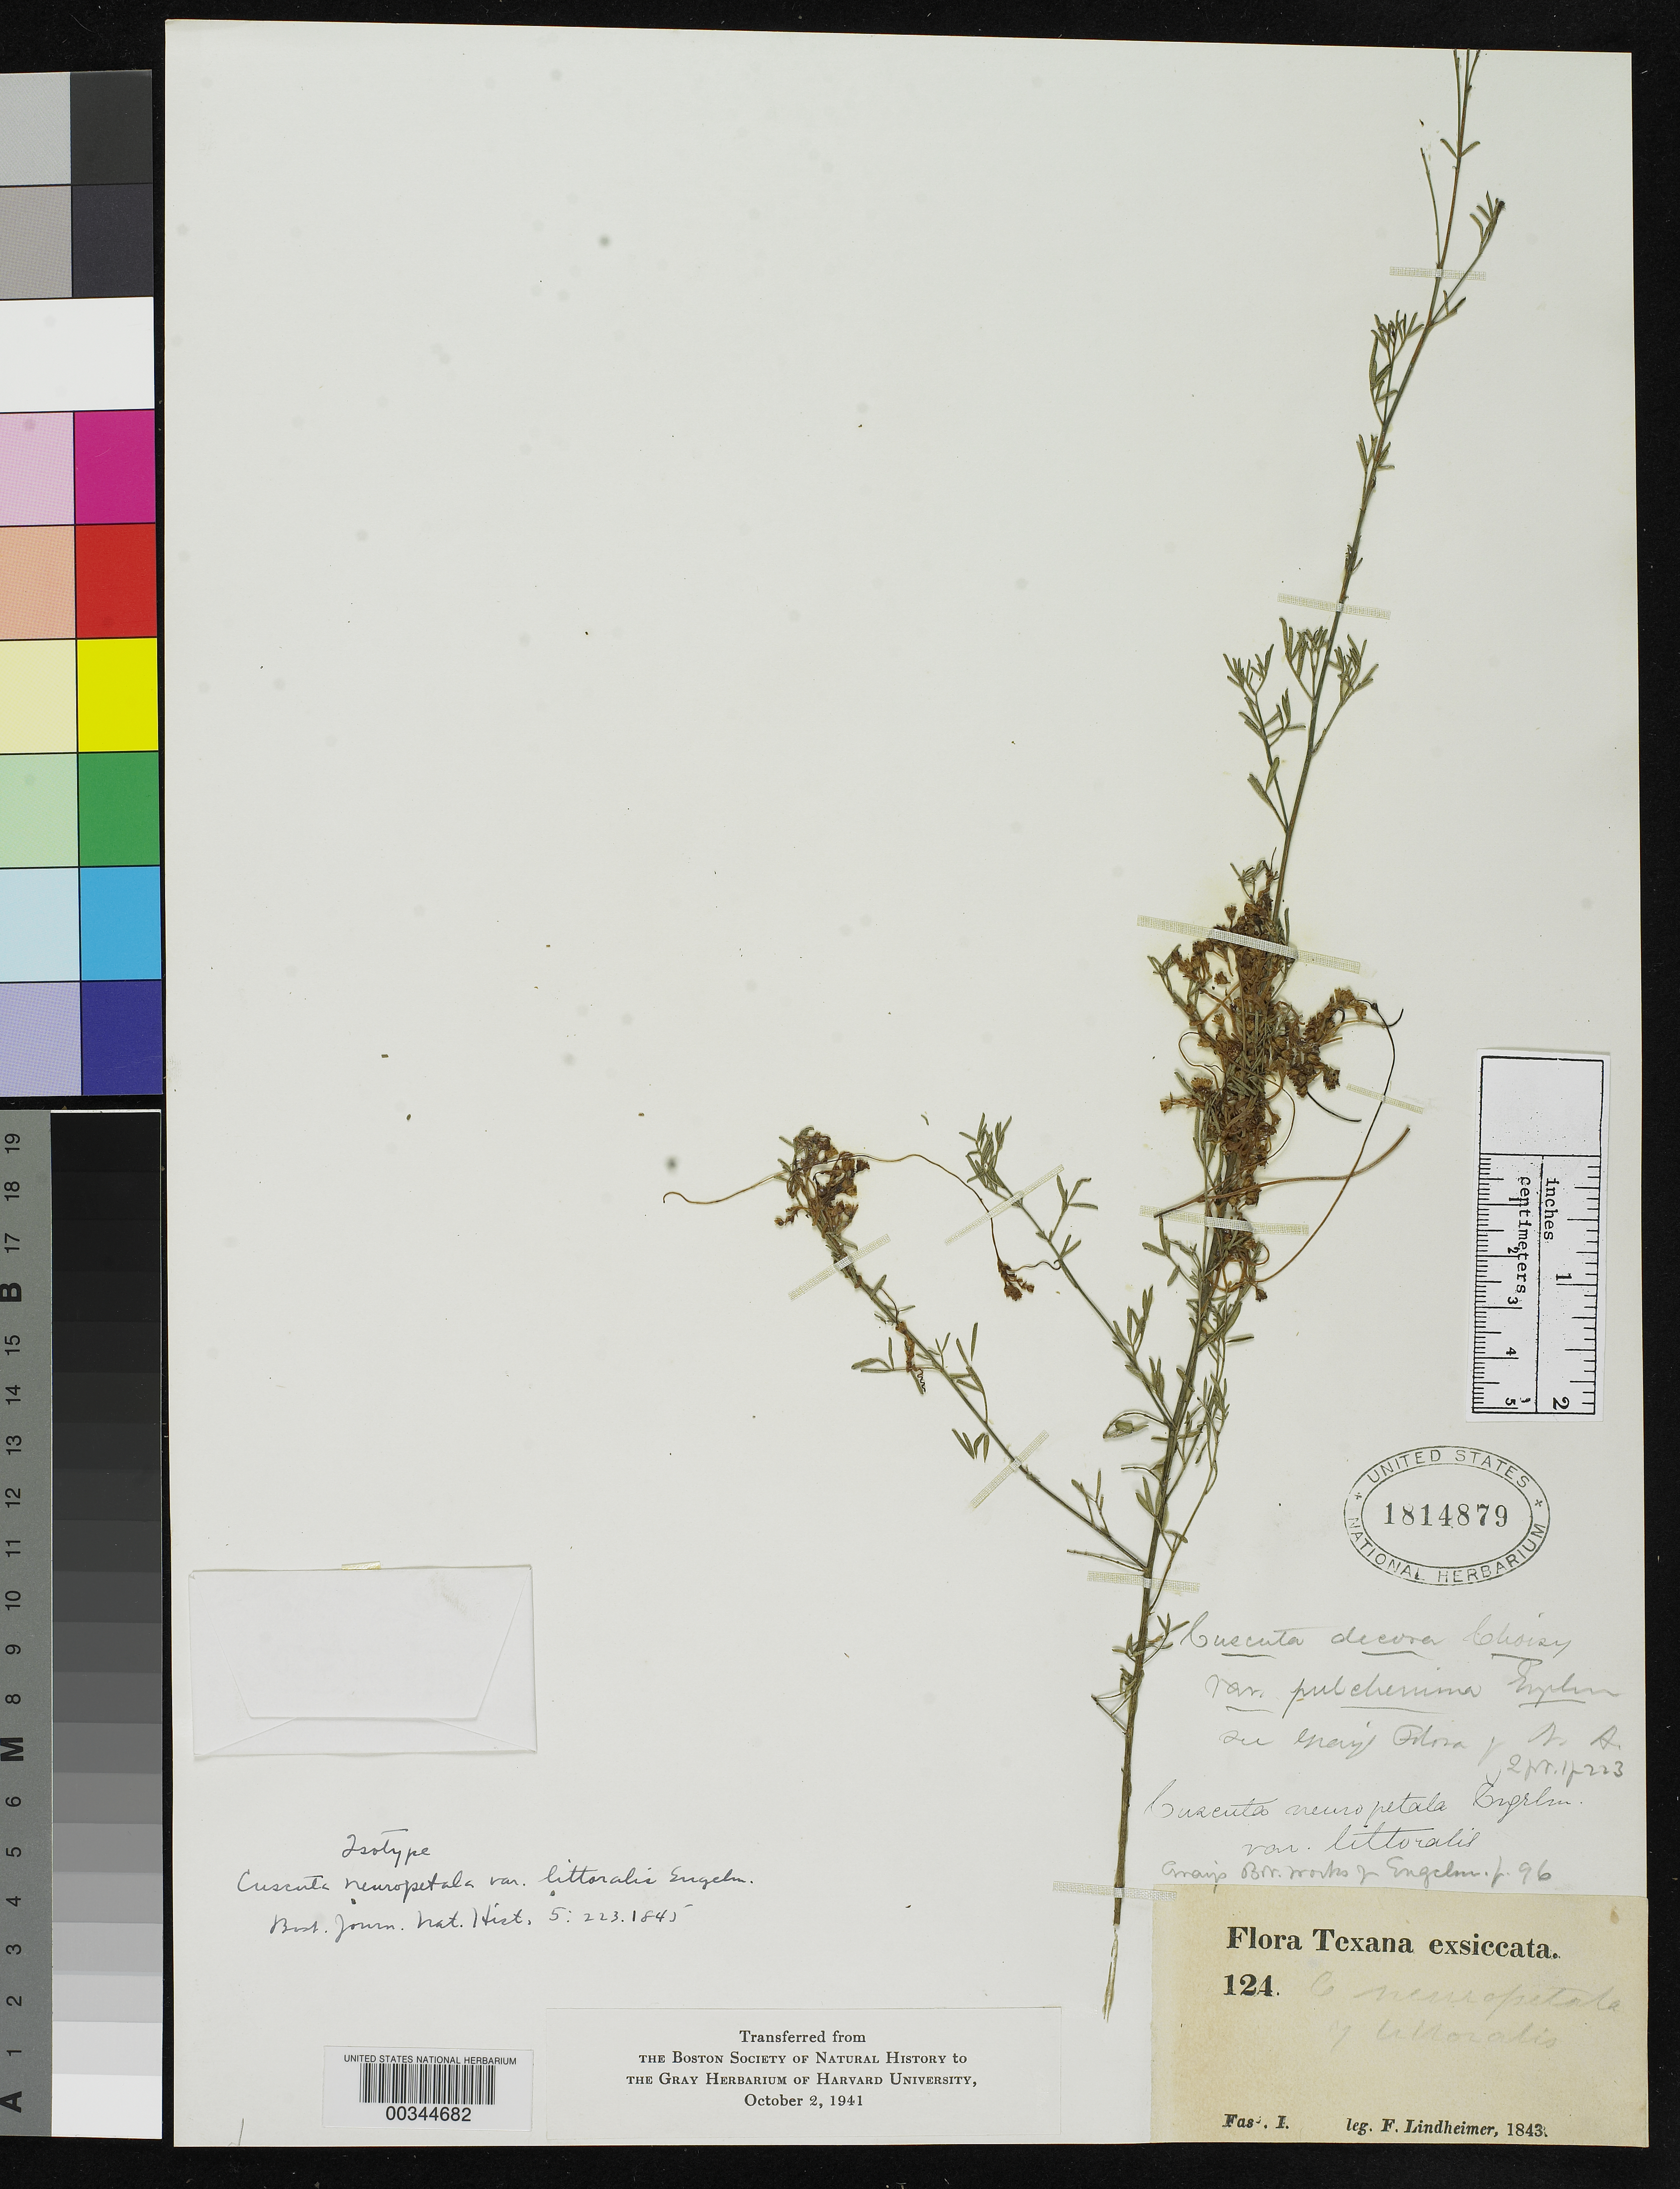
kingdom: Plantae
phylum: Tracheophyta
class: Magnoliopsida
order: Solanales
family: Convolvulaceae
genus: Cuscuta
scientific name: Cuscuta neuropetala var. littoralis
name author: Engelm.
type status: Isotype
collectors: F. J. Lindheimer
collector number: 124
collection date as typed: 1843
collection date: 1843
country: United States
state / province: Texas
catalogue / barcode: US 1814879